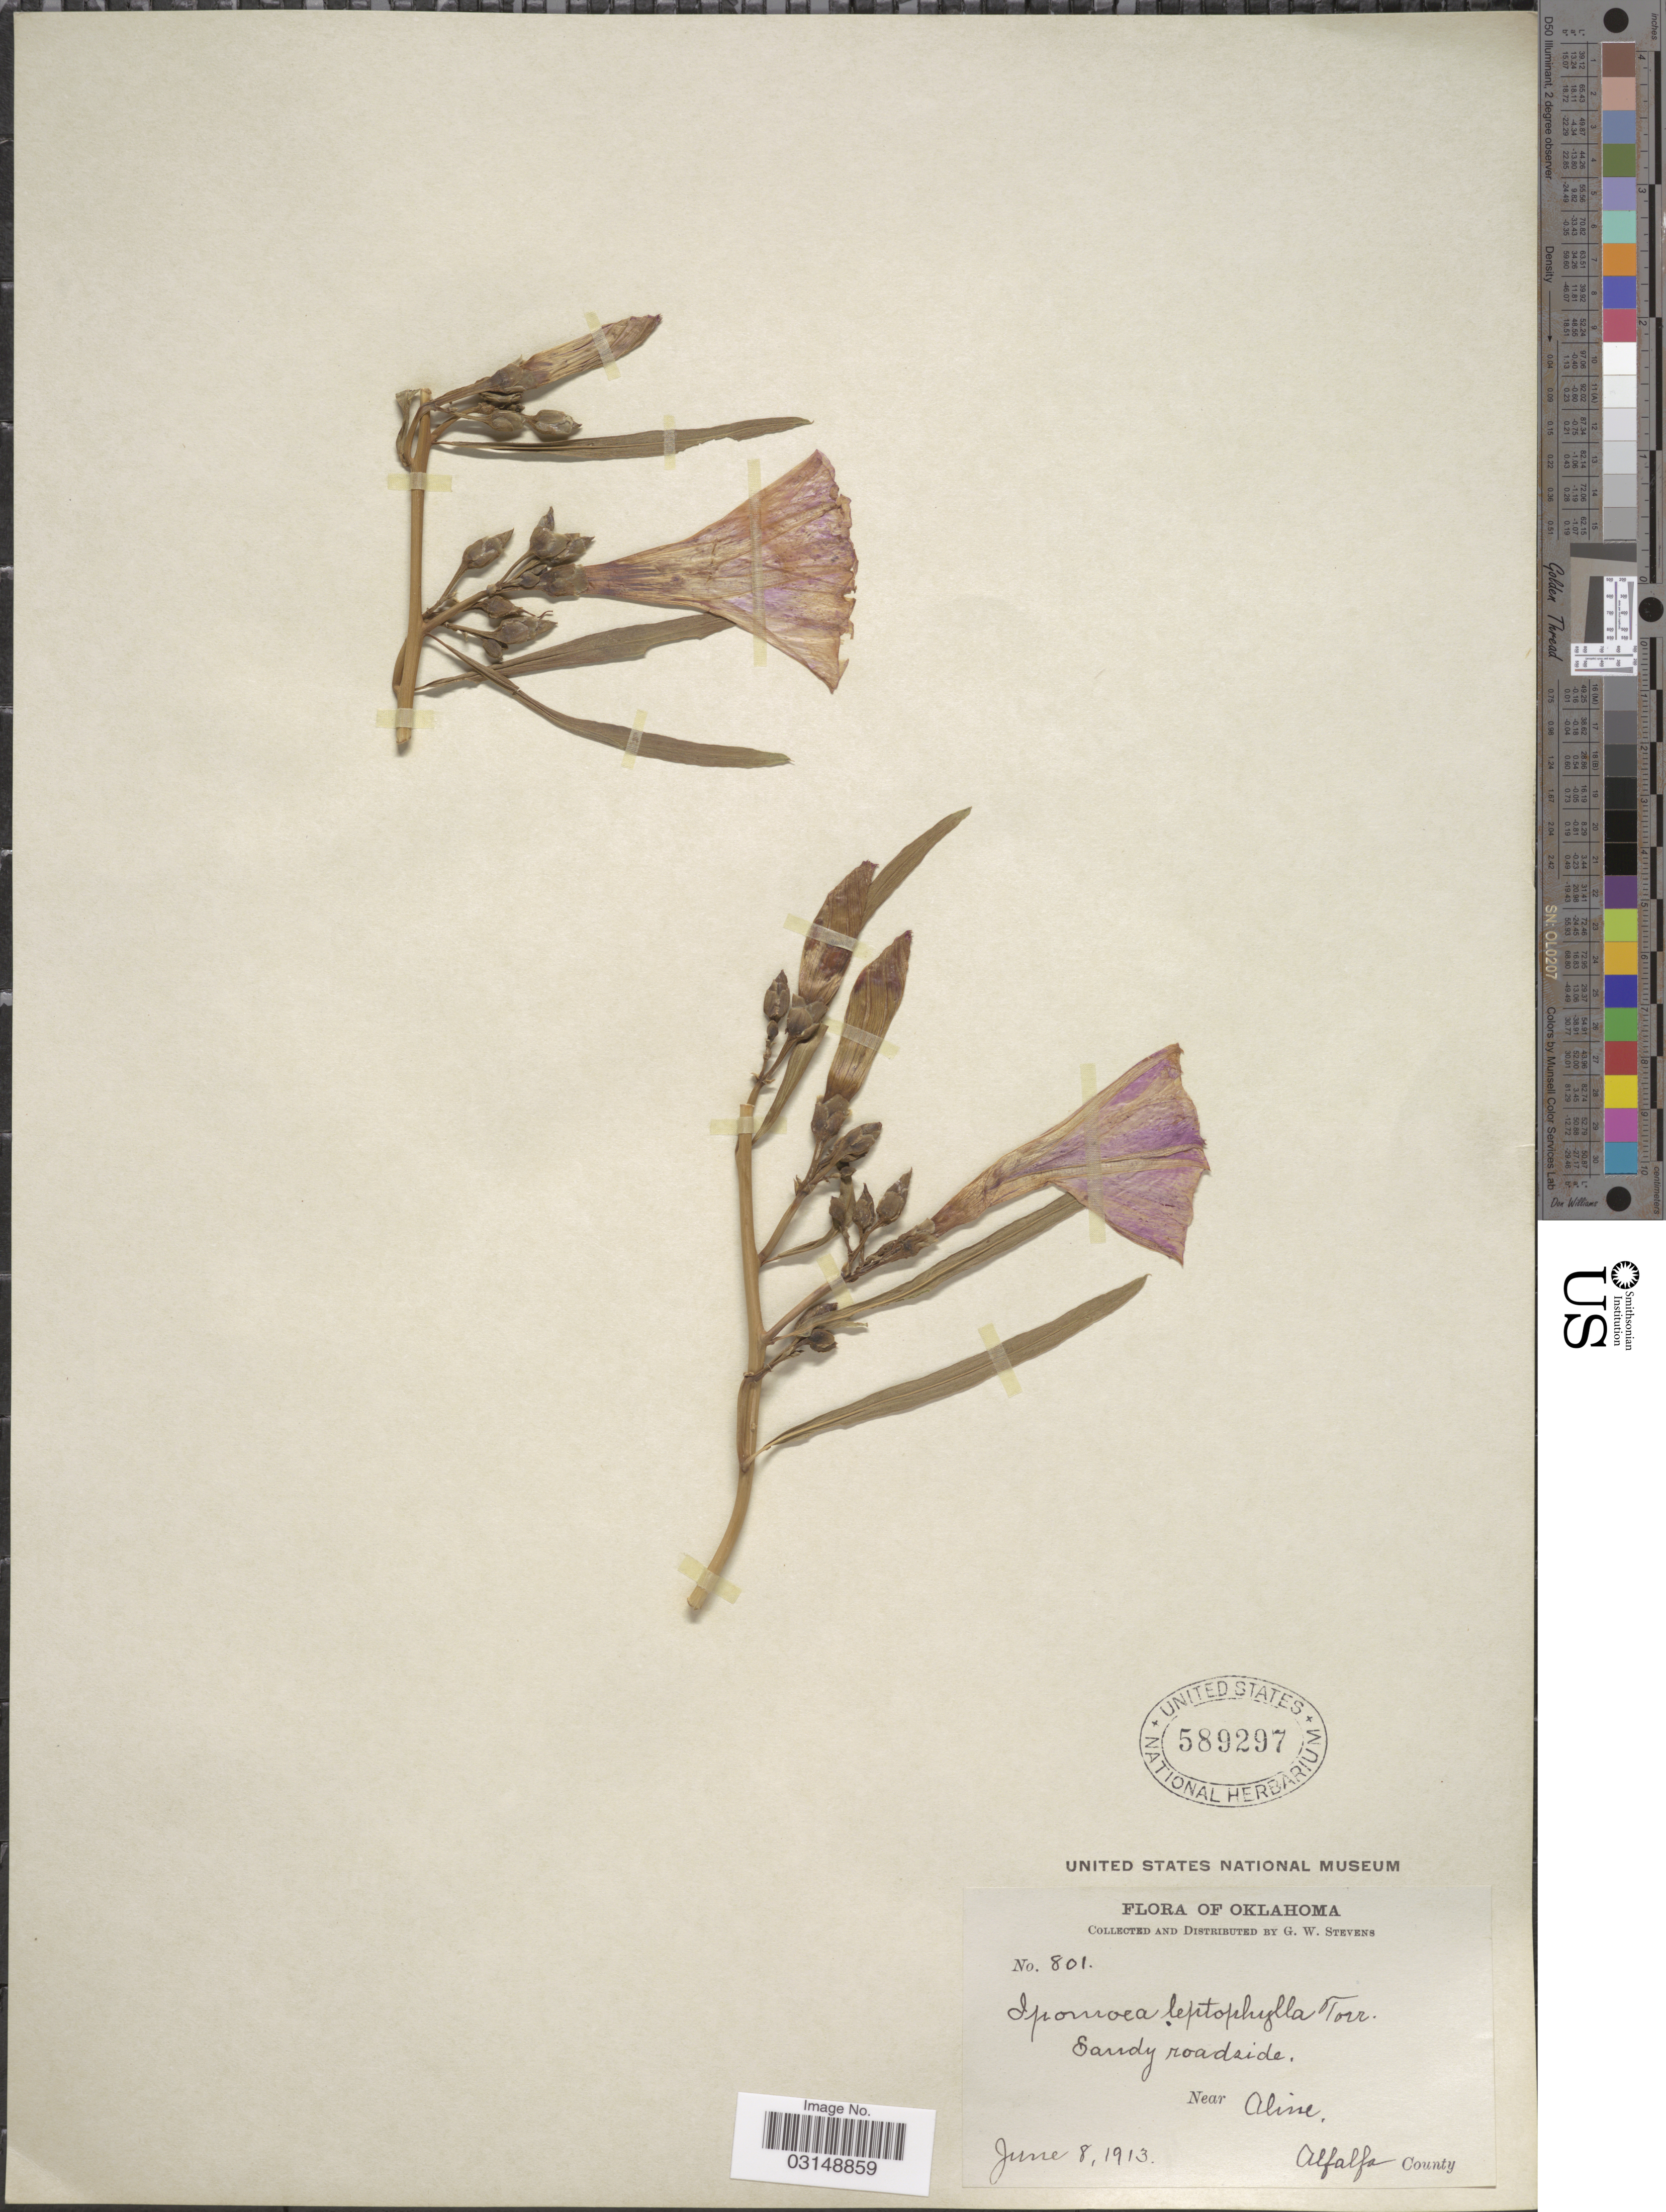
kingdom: Plantae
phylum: Tracheophyta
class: Magnoliopsida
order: Solanales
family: Convolvulaceae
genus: Ipomoea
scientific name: Ipomoea leptophylla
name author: Torr.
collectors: G. W. Stevens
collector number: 801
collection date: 1913-06-08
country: United States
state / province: Oklahoma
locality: Near Aline, Alfalfa County.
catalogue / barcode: US 589297